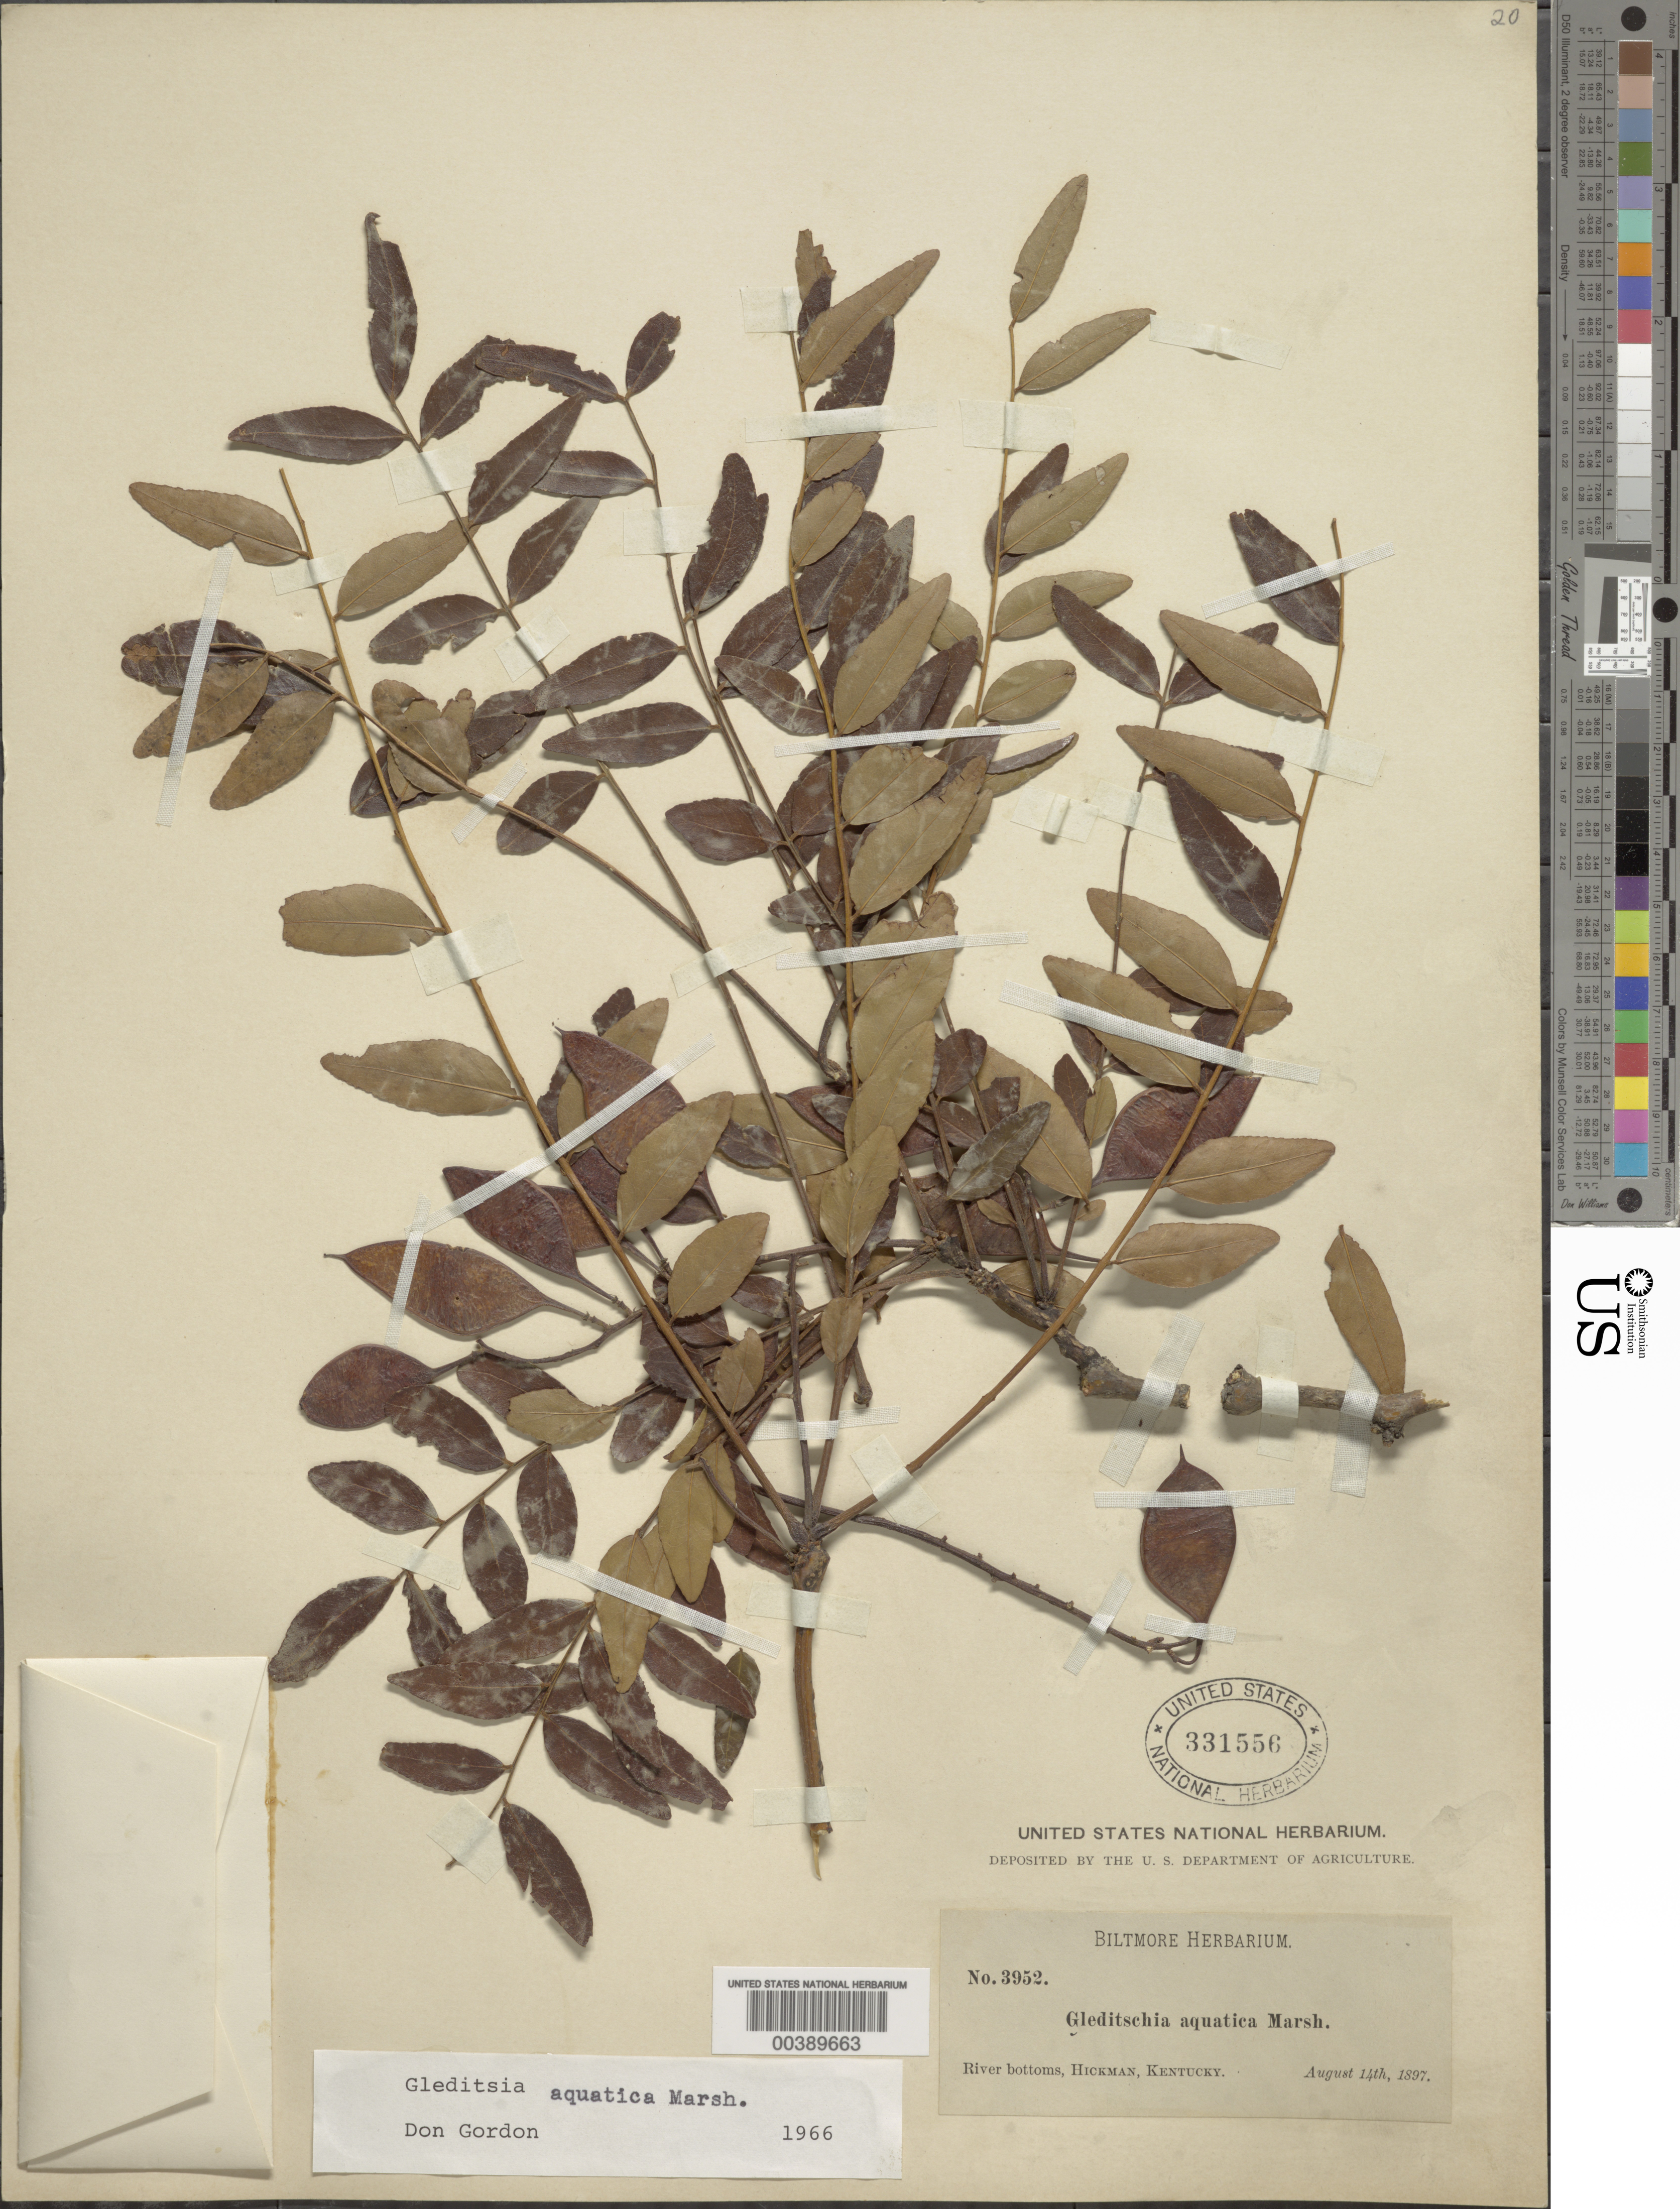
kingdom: Plantae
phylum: Tracheophyta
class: Magnoliopsida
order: Fabales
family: Fabaceae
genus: Gleditsia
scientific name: Gleditsia aquatica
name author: Marshall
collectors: ex herb. Biltmore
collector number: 3952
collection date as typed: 14 Aug 1897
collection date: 1897-08-14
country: United States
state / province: Kentucky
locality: Hickman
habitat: River bottoms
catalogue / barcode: US 331556